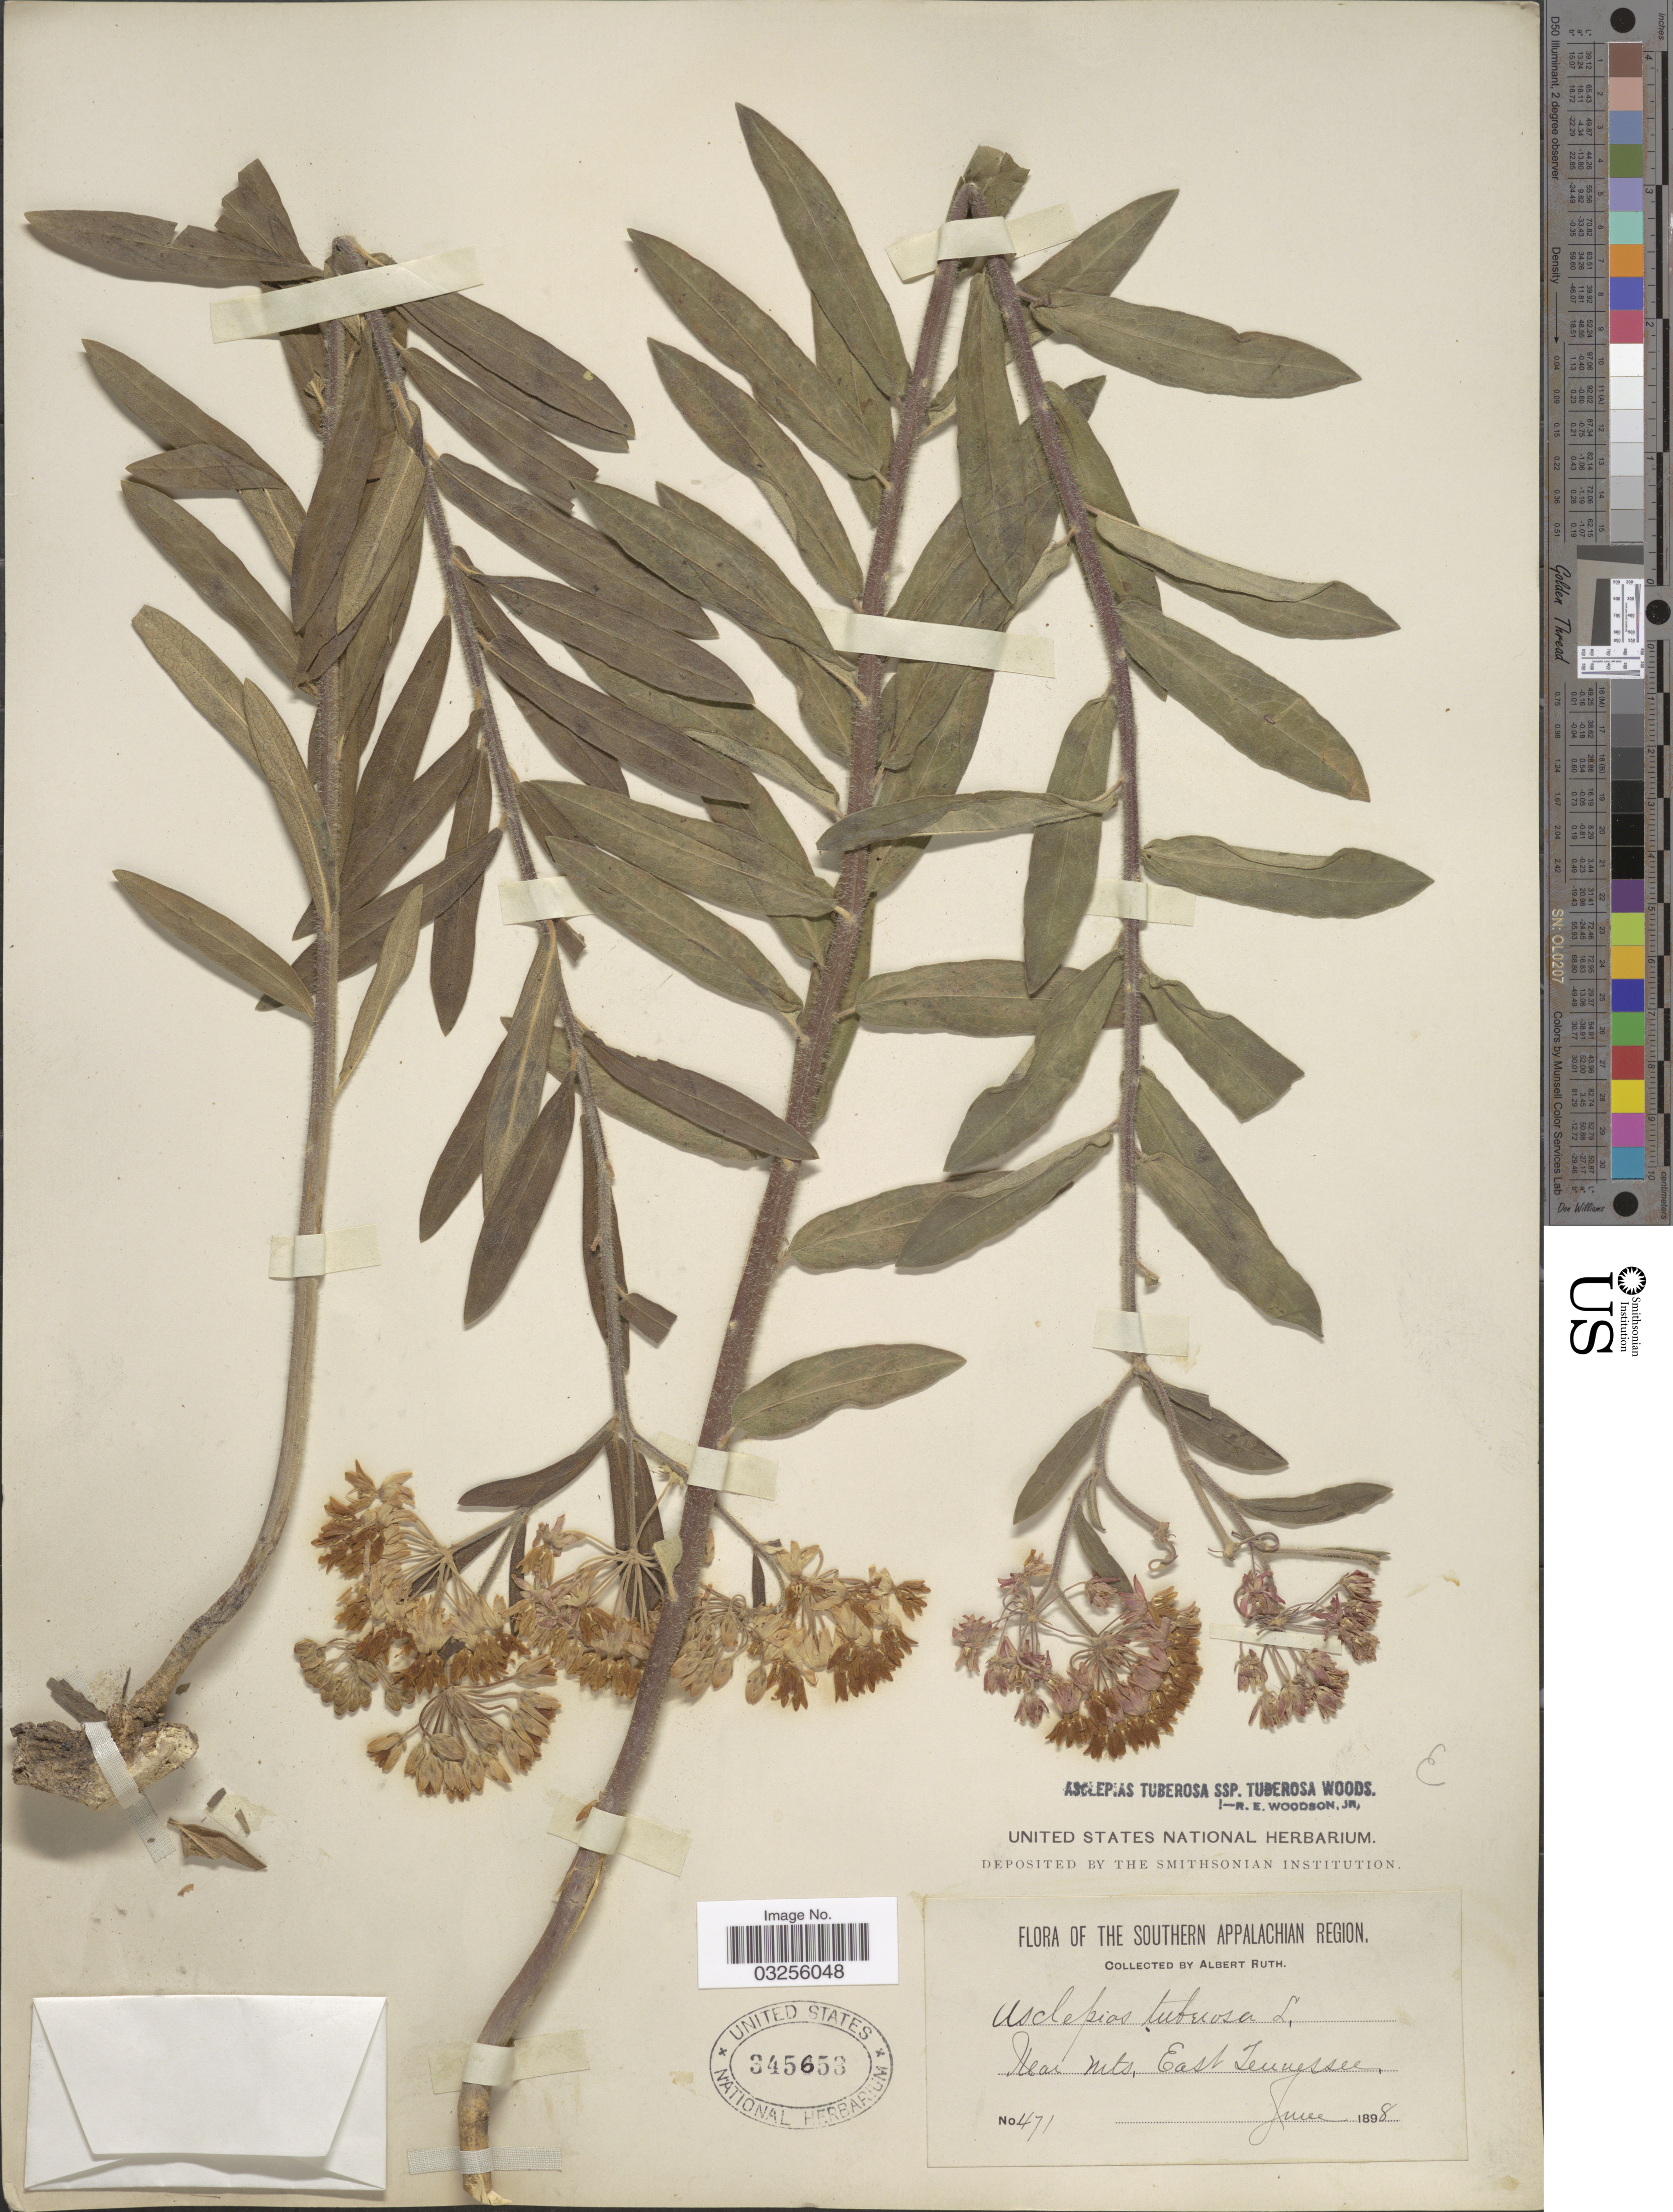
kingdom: Plantae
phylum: Tracheophyta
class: Magnoliopsida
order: Gentianales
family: Apocynaceae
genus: Asclepias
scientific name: Asclepias tuberosa subsp. tuberosa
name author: L.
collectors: A. Ruth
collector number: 471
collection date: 1898-06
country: United States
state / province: Tennessee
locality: The Southern Appalachian Region. Near mts. East Tennessee.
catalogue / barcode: US 345653